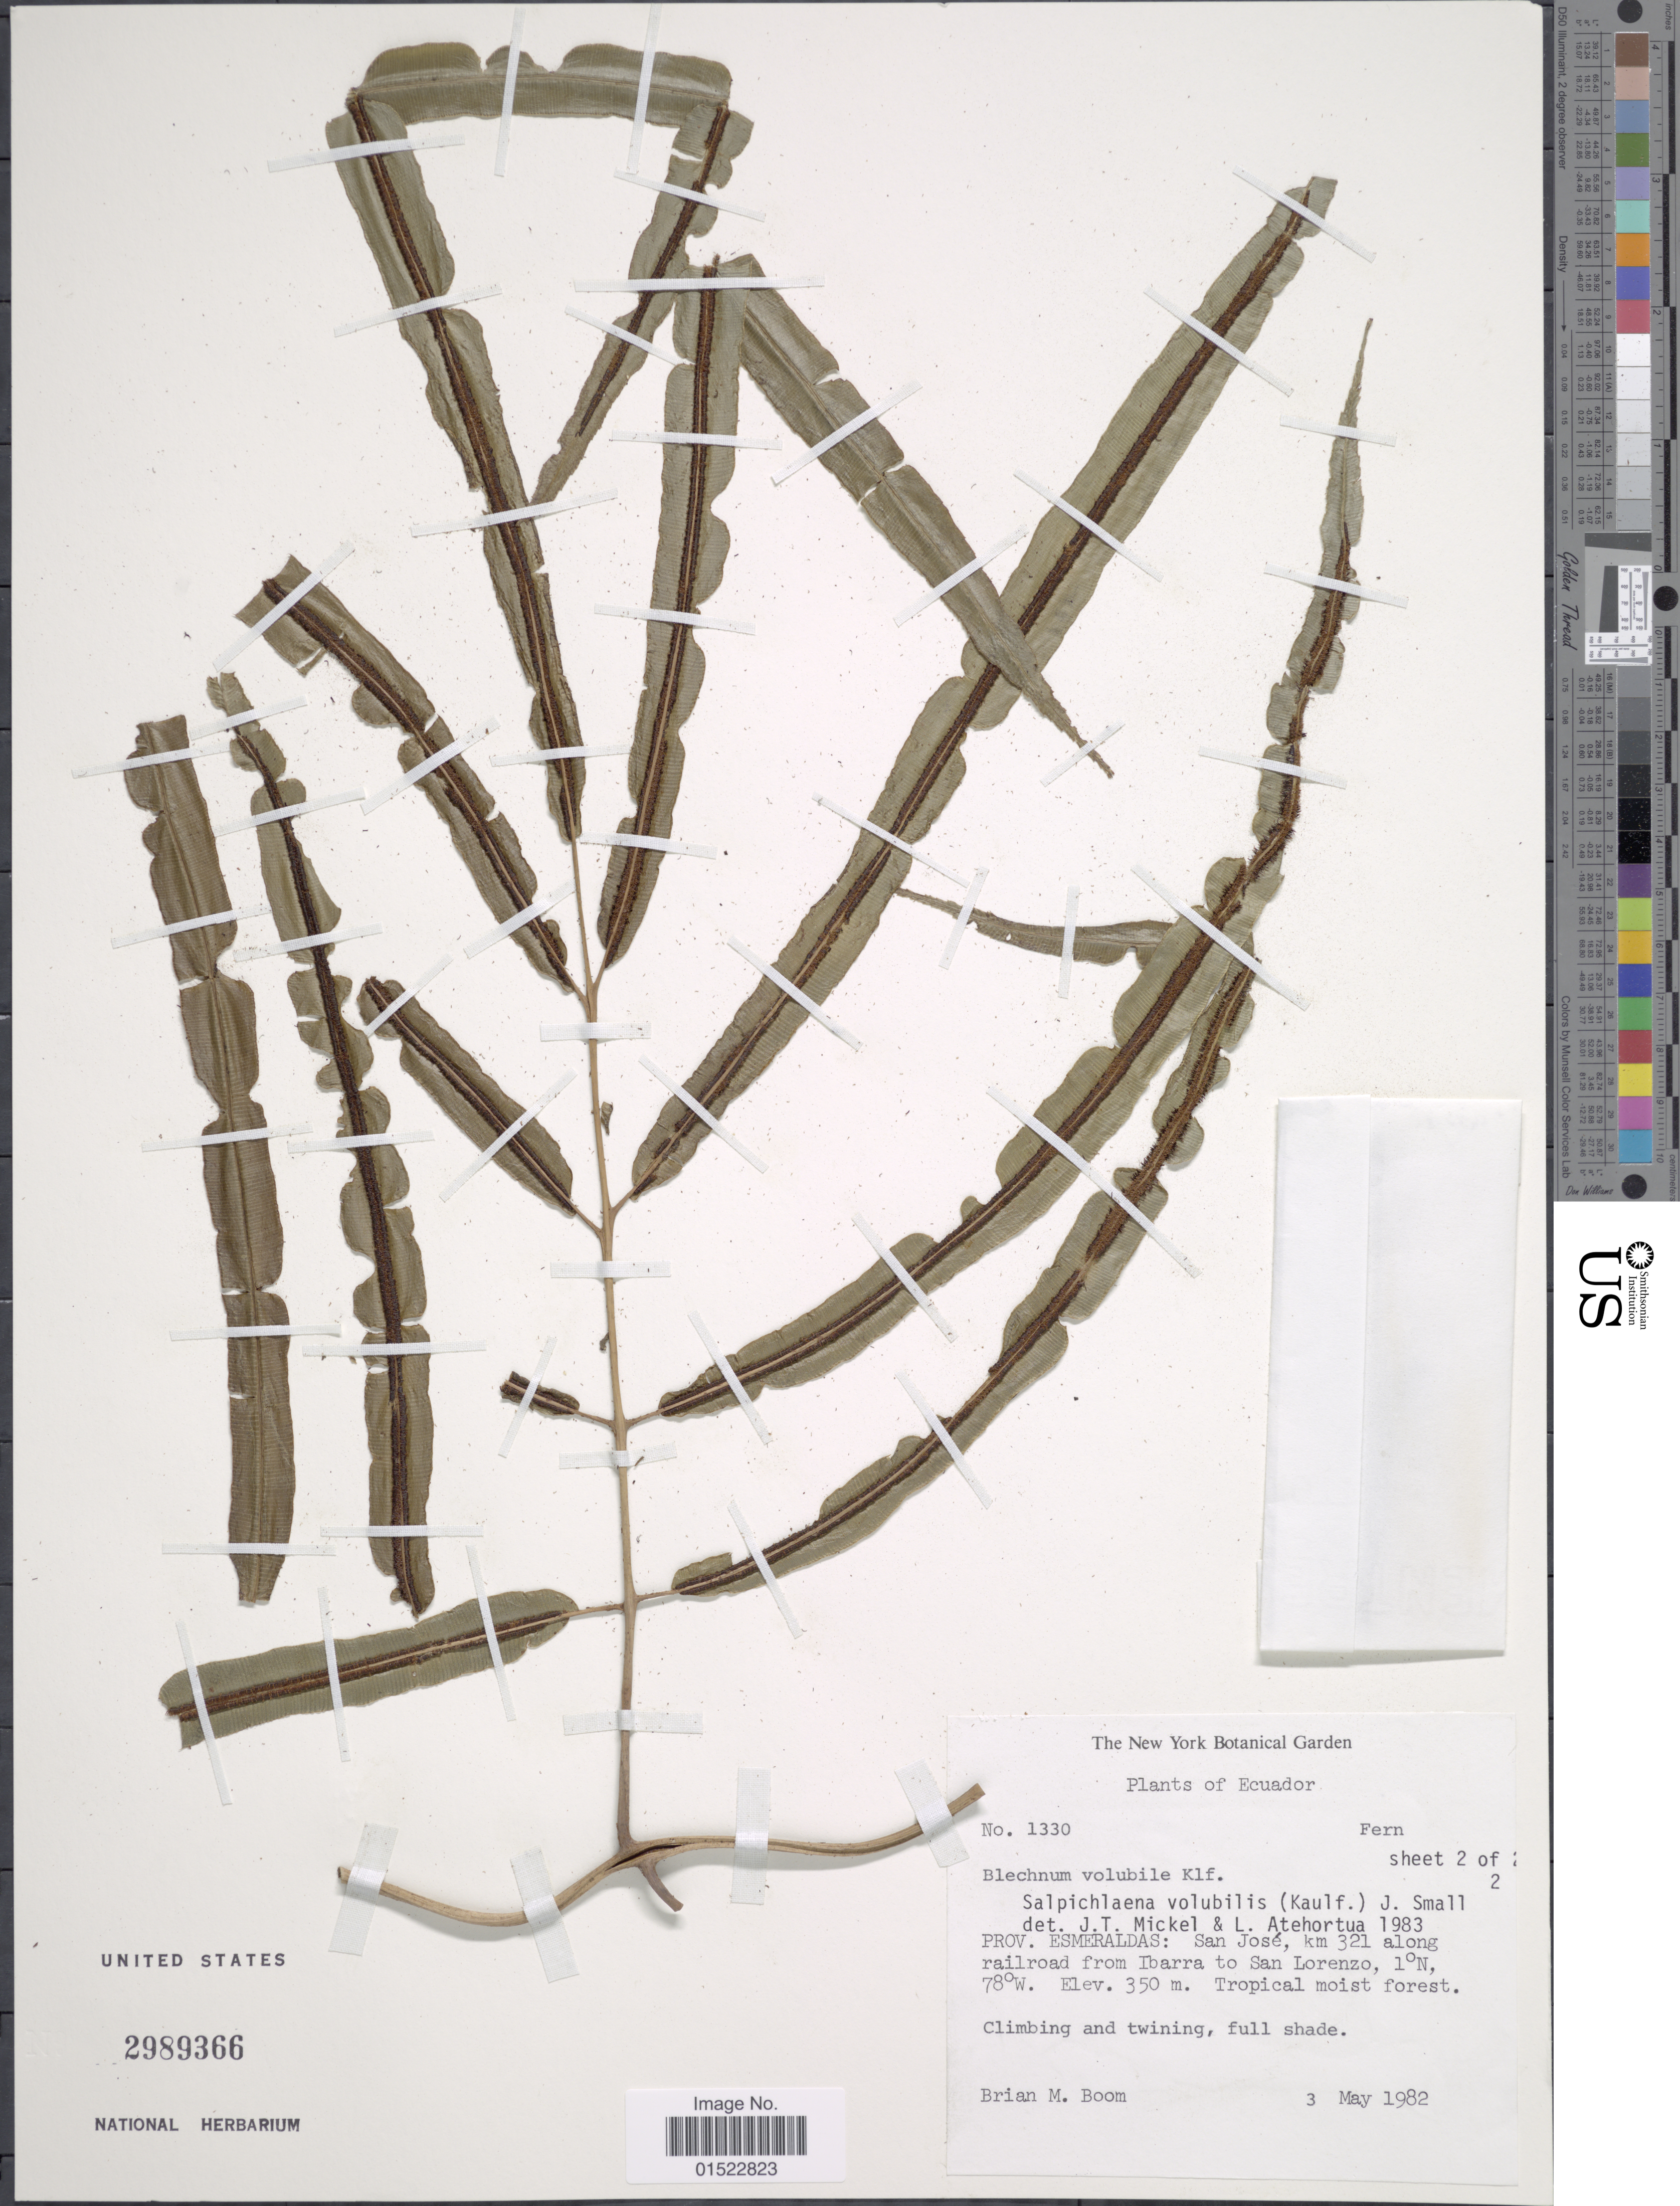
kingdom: Plantae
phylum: Tracheophyta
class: Polypodiopsida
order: Polypodiales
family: Blechnaceae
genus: Salpichlaena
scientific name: Salpichlaena volubilis subsp. volubilis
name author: (Kaulf.) J. Sm.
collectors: B. M. Boom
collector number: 1330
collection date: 1982-05-03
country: Ecuador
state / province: Esmeraldas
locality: San José, km 321 along railroad from Ibarra to San Lorenzo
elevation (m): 350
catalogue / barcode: US 2989366